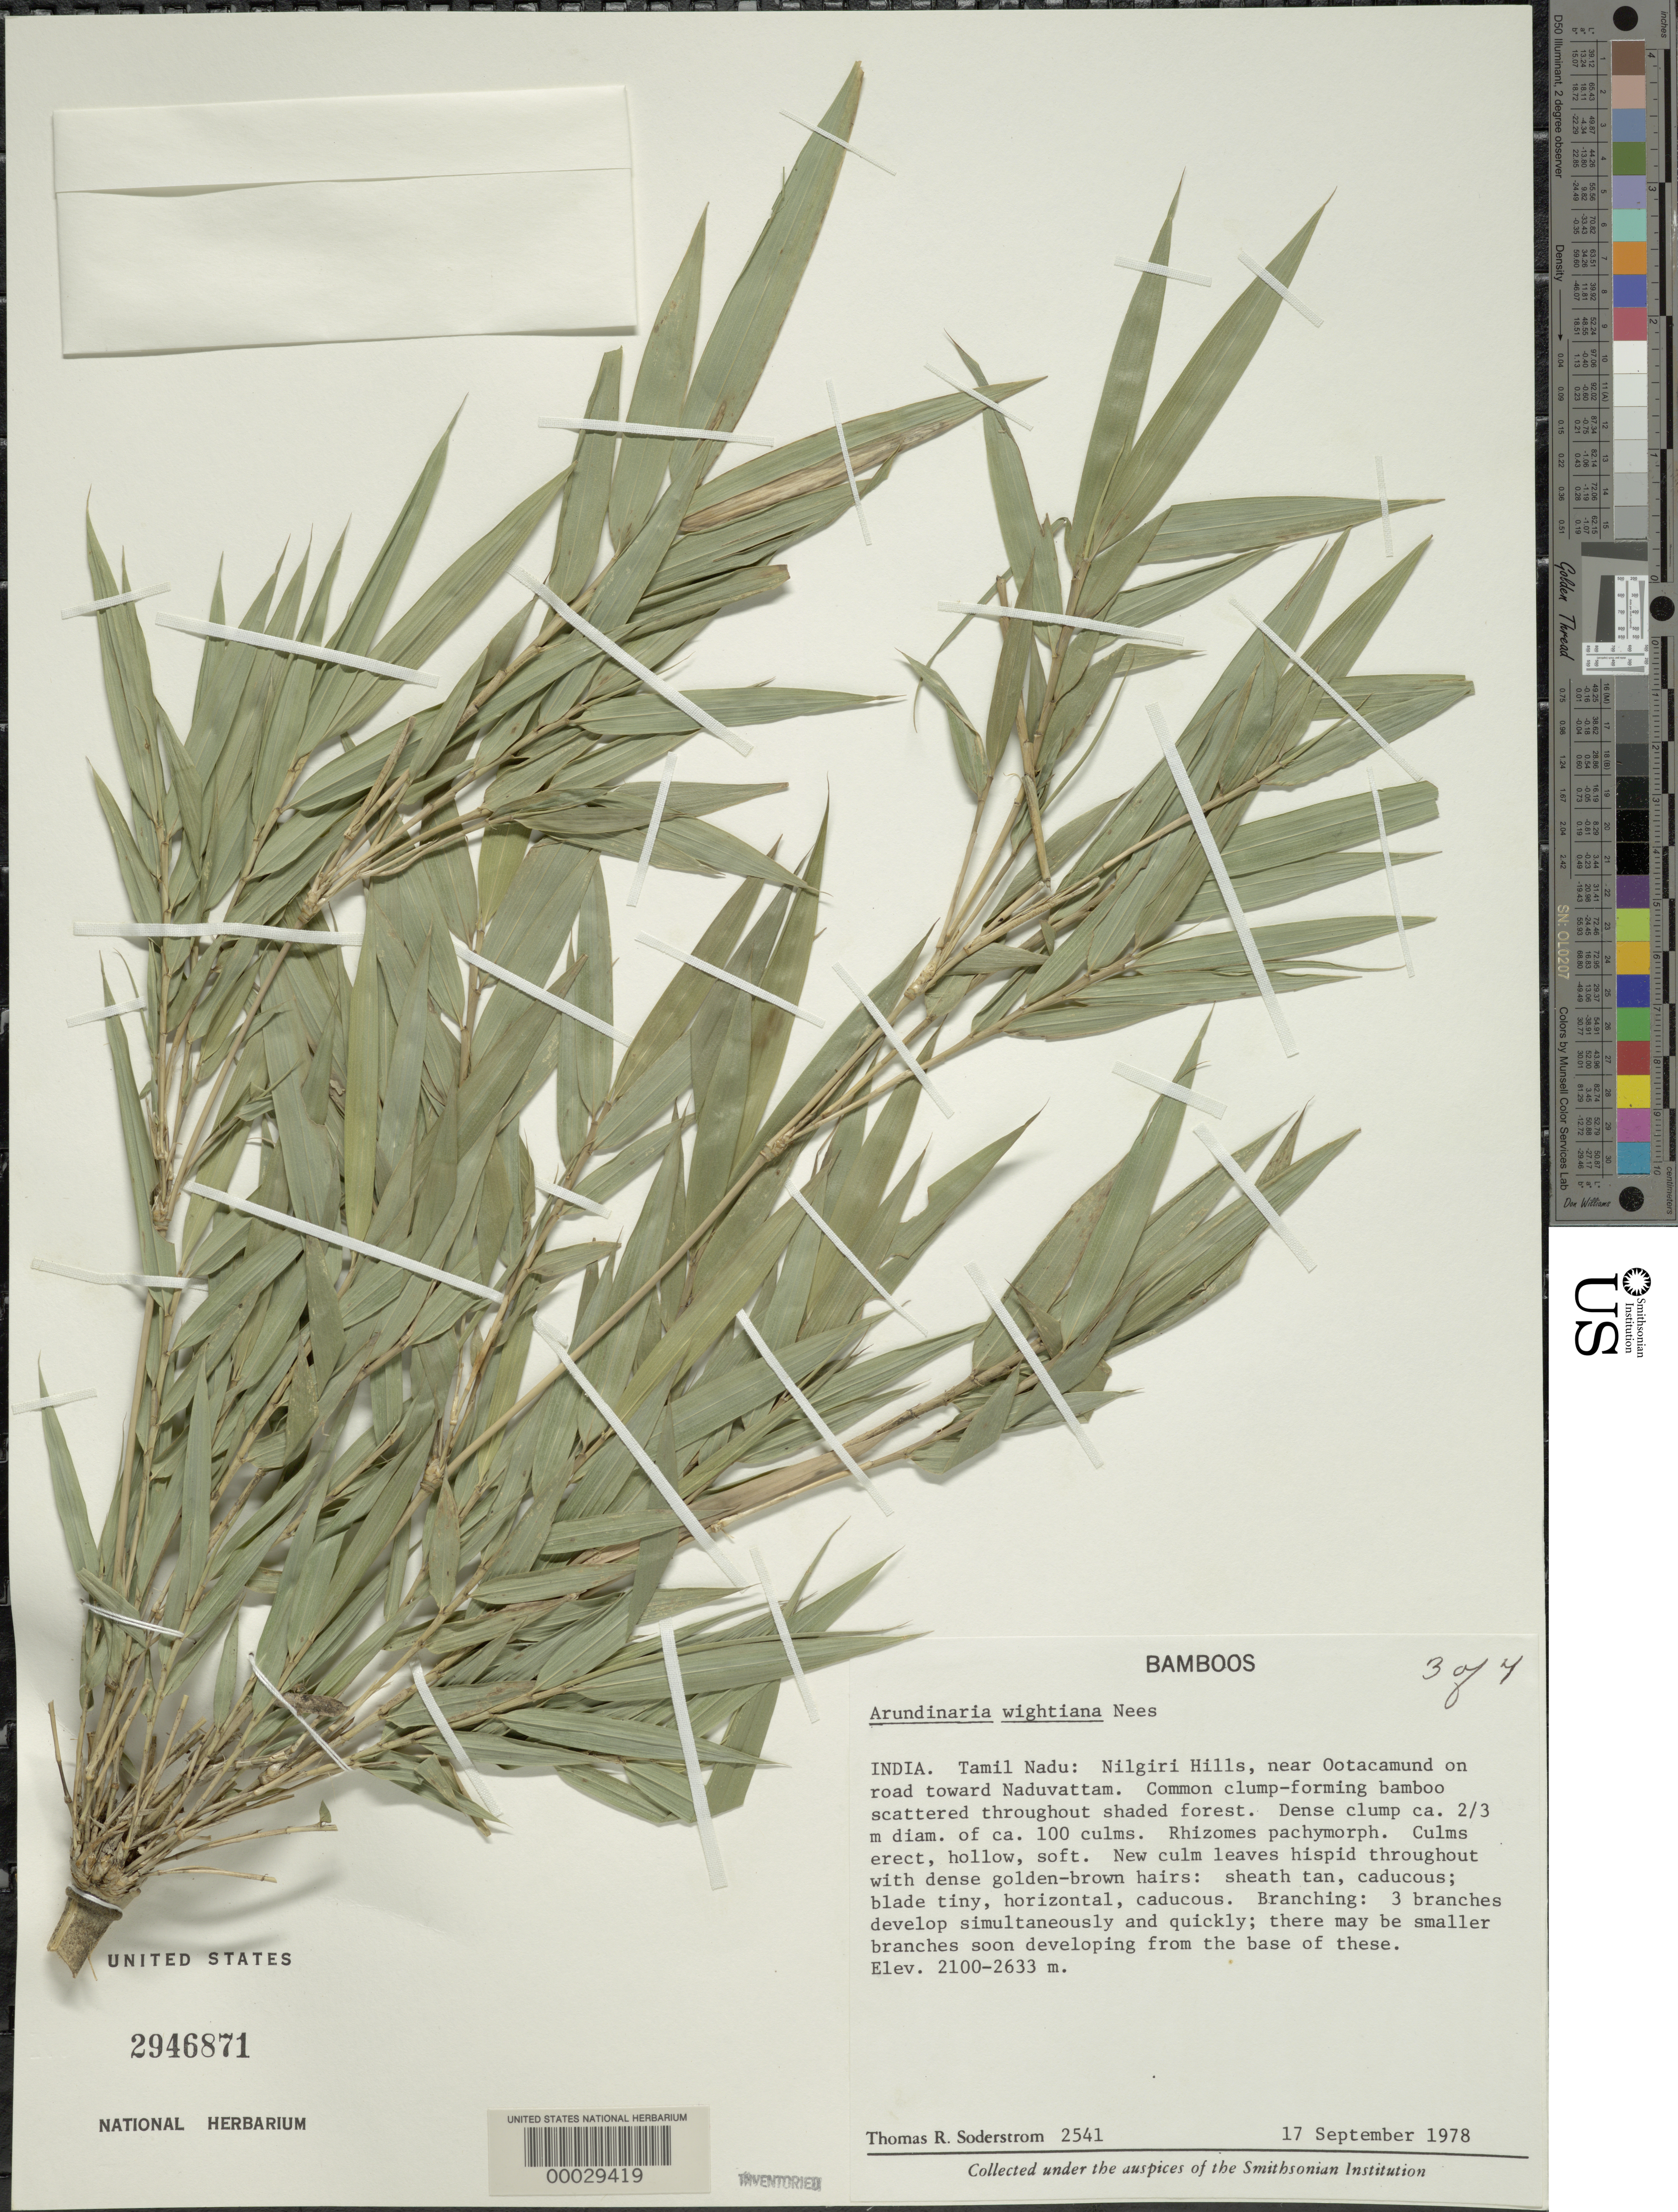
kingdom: Plantae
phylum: Tracheophyta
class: Liliopsida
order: Poales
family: Poaceae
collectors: T. R. Soderstrom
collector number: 2541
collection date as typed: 17 Sep 1978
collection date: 1978-09-17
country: India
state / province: Tamil Nadu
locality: Nilgiri hills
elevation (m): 2100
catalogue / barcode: US 2946871